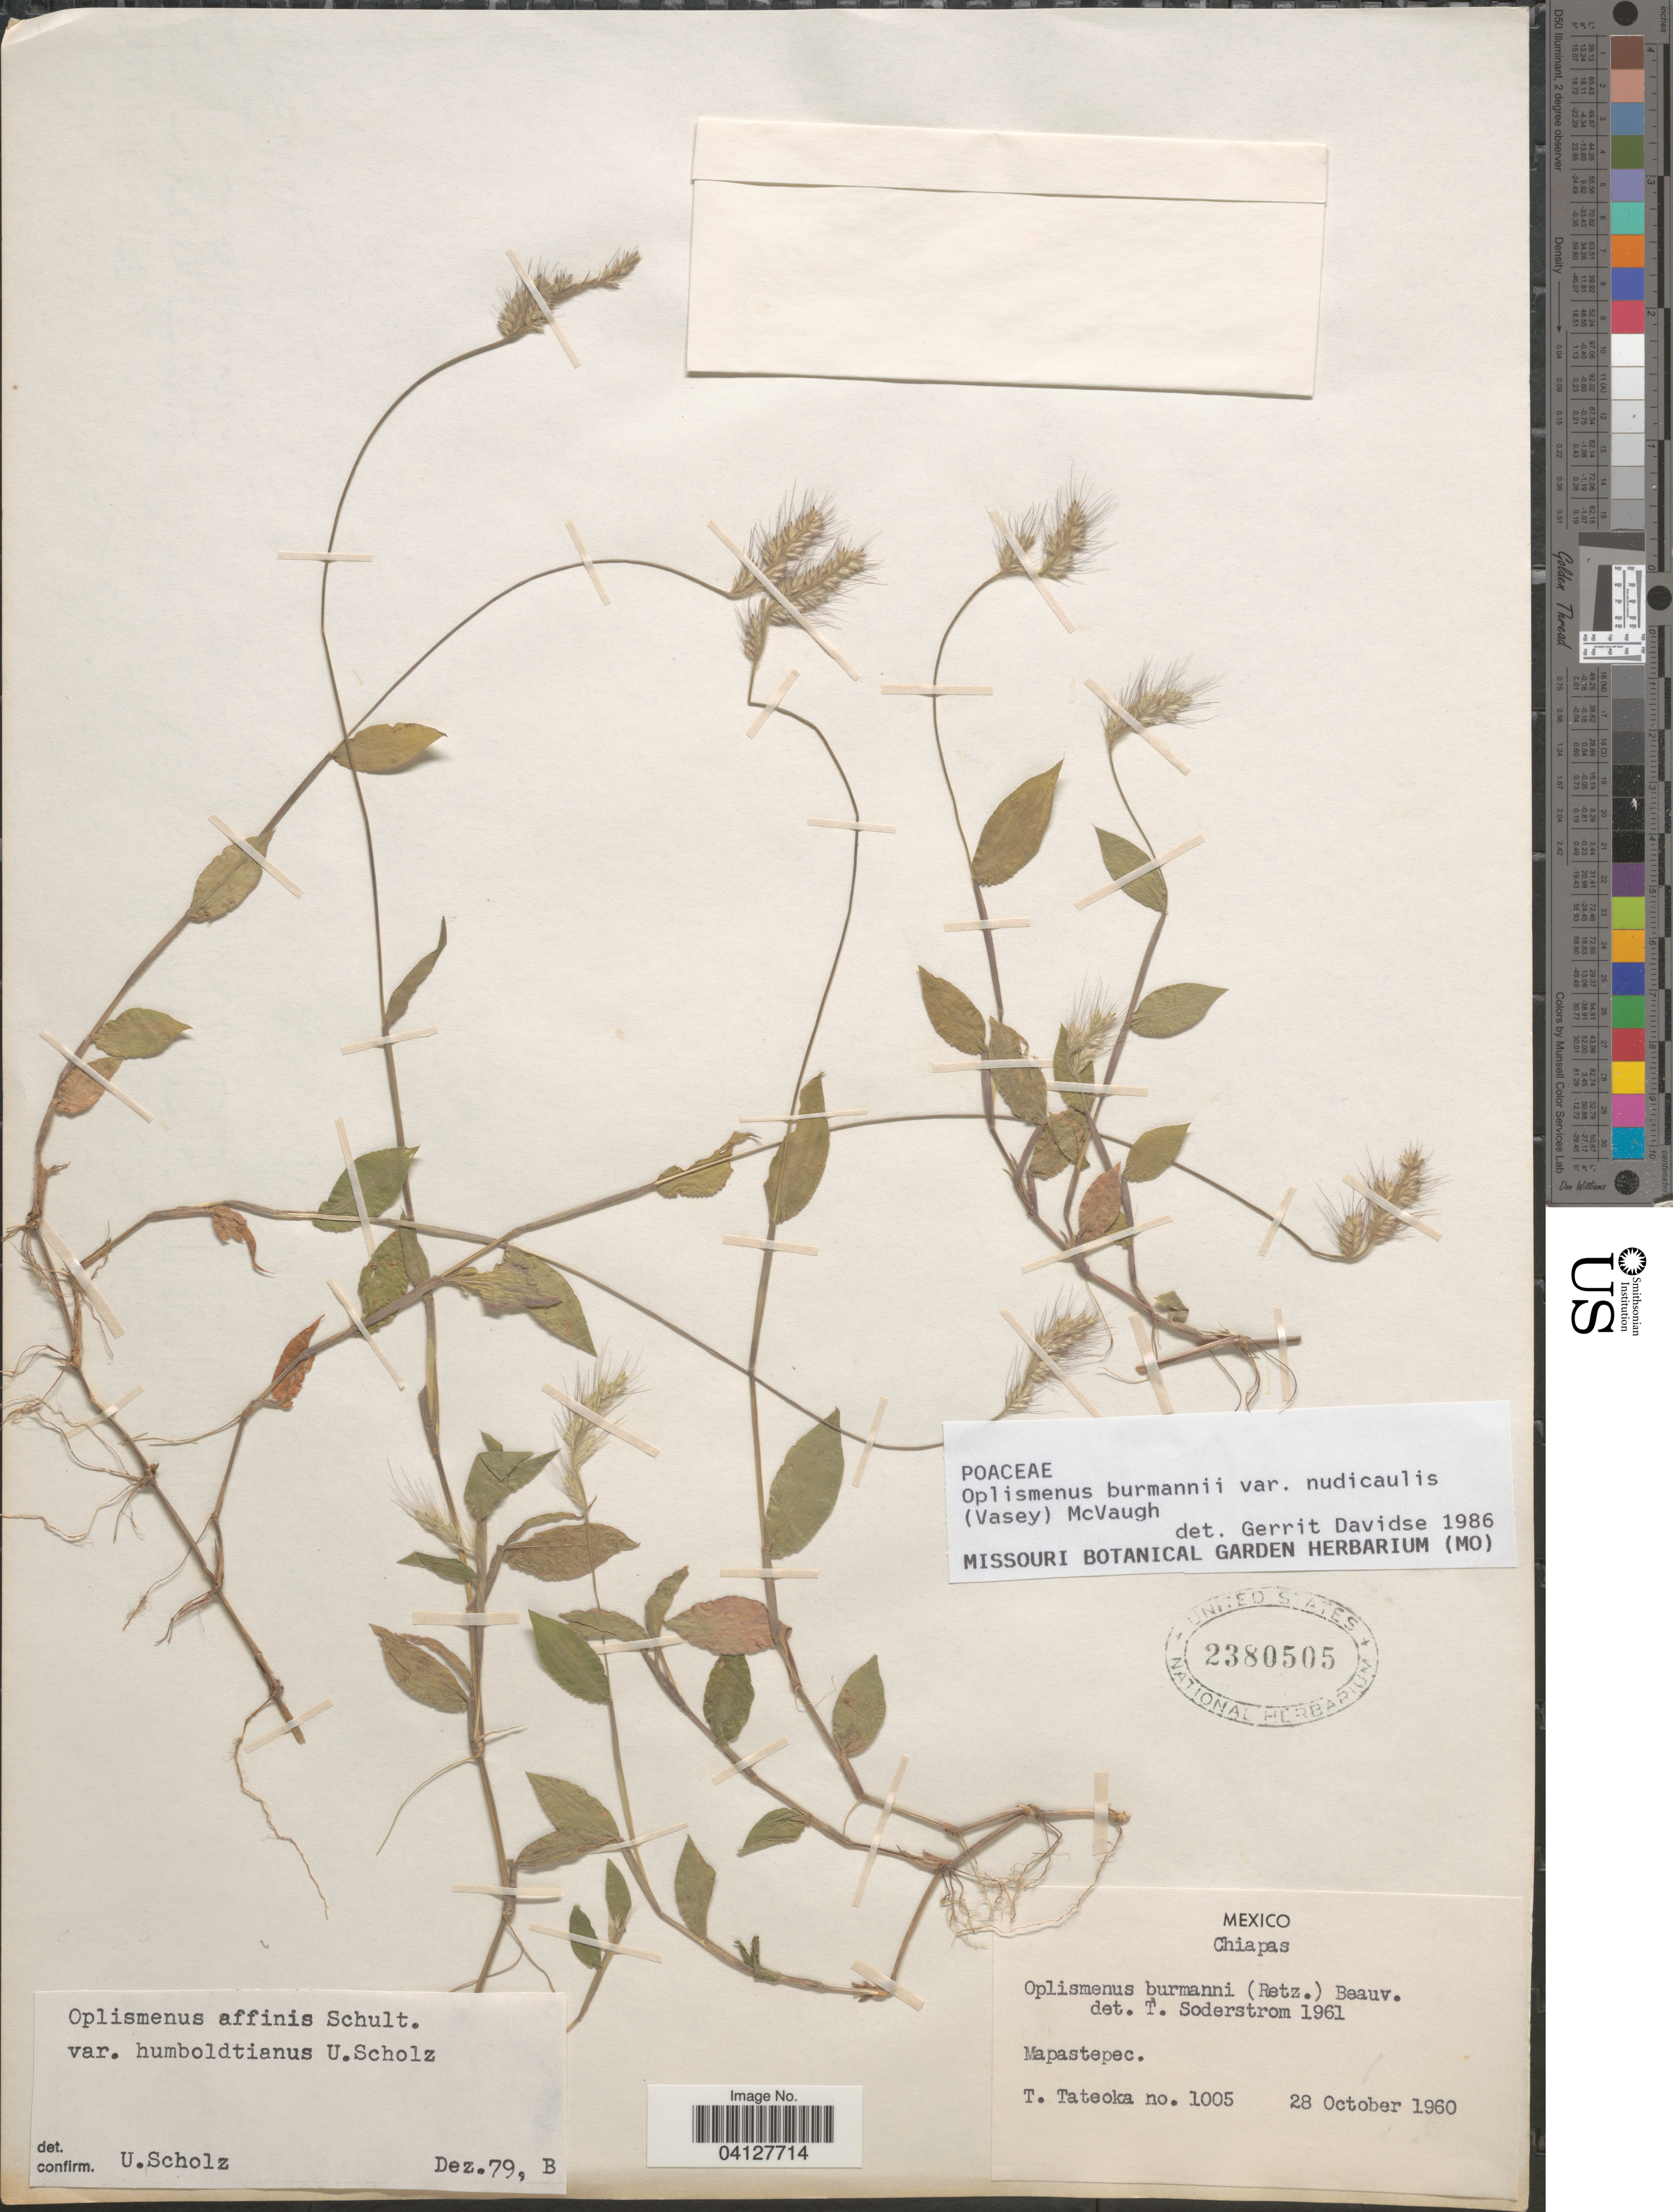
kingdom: Plantae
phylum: Tracheophyta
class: Liliopsida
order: Poales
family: Poaceae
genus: Oplismenus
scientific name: Oplismenus burmannii var. nudicaulis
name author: (Vasey) McVaugh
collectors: T. Tateoka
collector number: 1005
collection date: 1960-10-28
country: Mexico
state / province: Chiapas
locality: Mapastepec.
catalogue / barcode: US 2380505